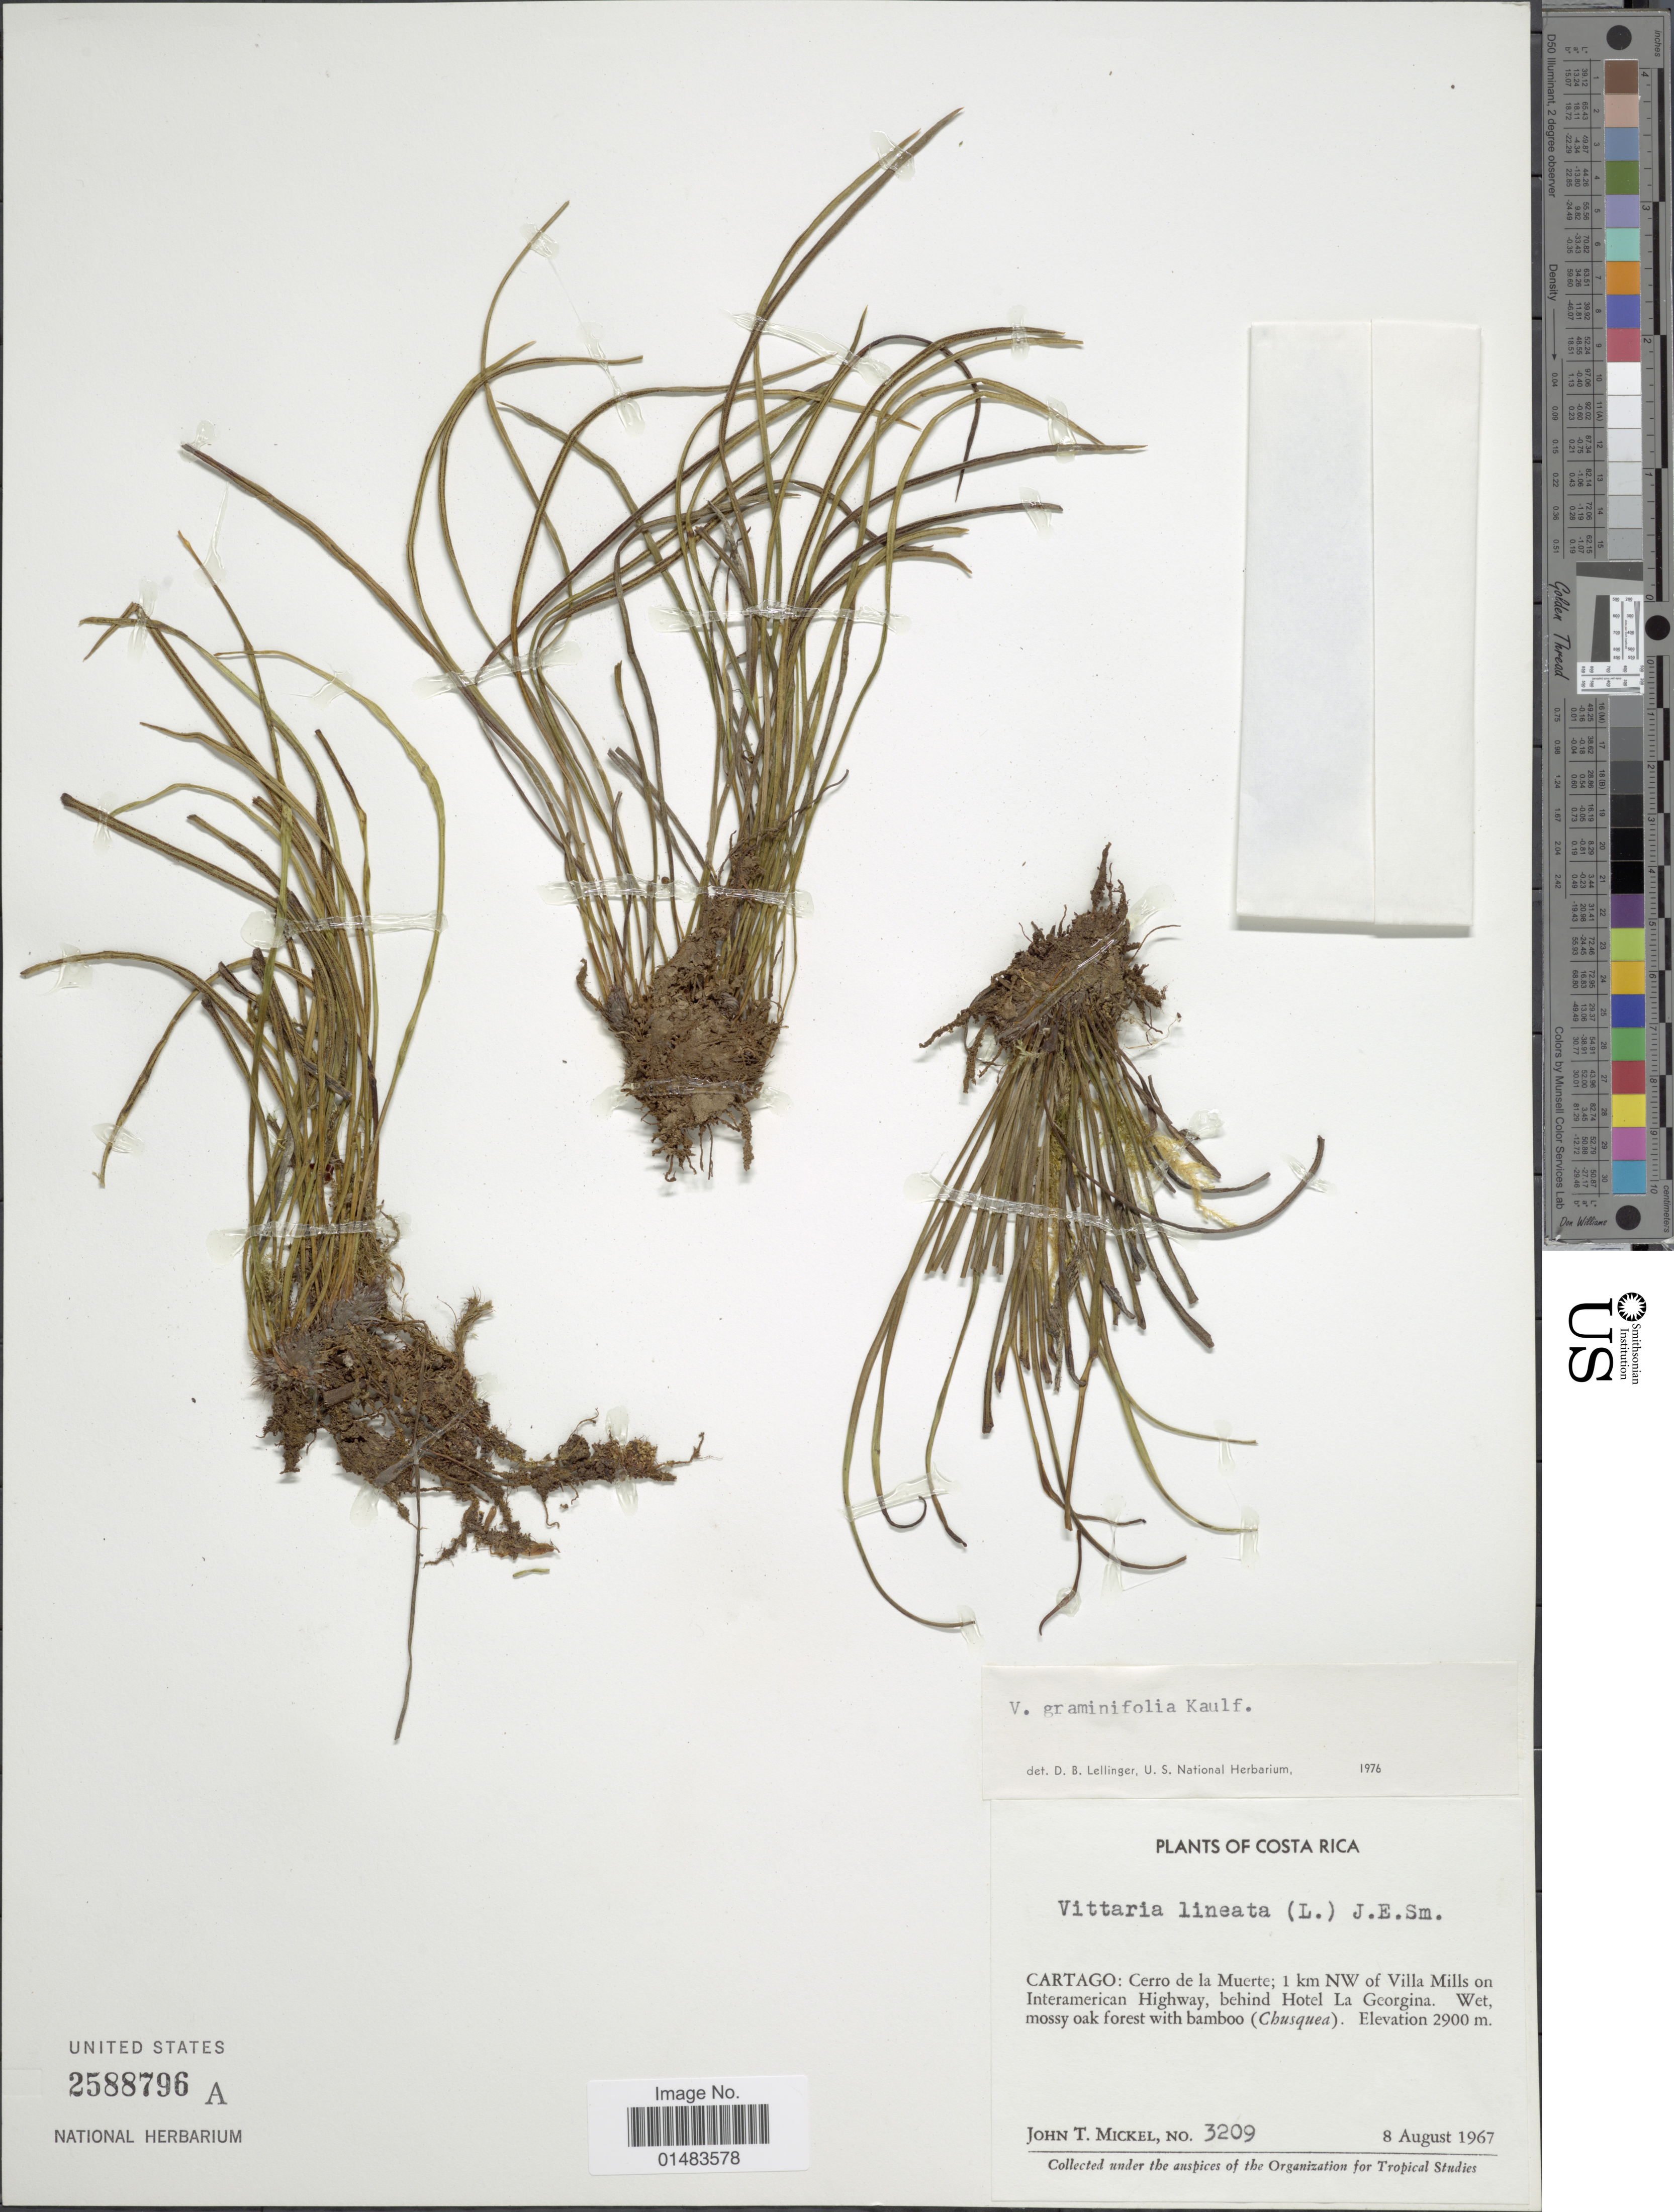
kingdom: Plantae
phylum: Tracheophyta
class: Polypodiopsida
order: Polypodiales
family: Pteridaceae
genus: Vittaria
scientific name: Vittaria graminifolia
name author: Kaulf.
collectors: J. T. Mickel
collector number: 3209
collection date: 1967-08-08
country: Costa Rica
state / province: Cartago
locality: Costa Rica, Cerro de la Muerte; 1 km NW of Villa Mills on Interamerican Highway, behind Hotel La Georgina, wet mossy oak forest with bamboo (Chusquea)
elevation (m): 2900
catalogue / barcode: US 2588796A